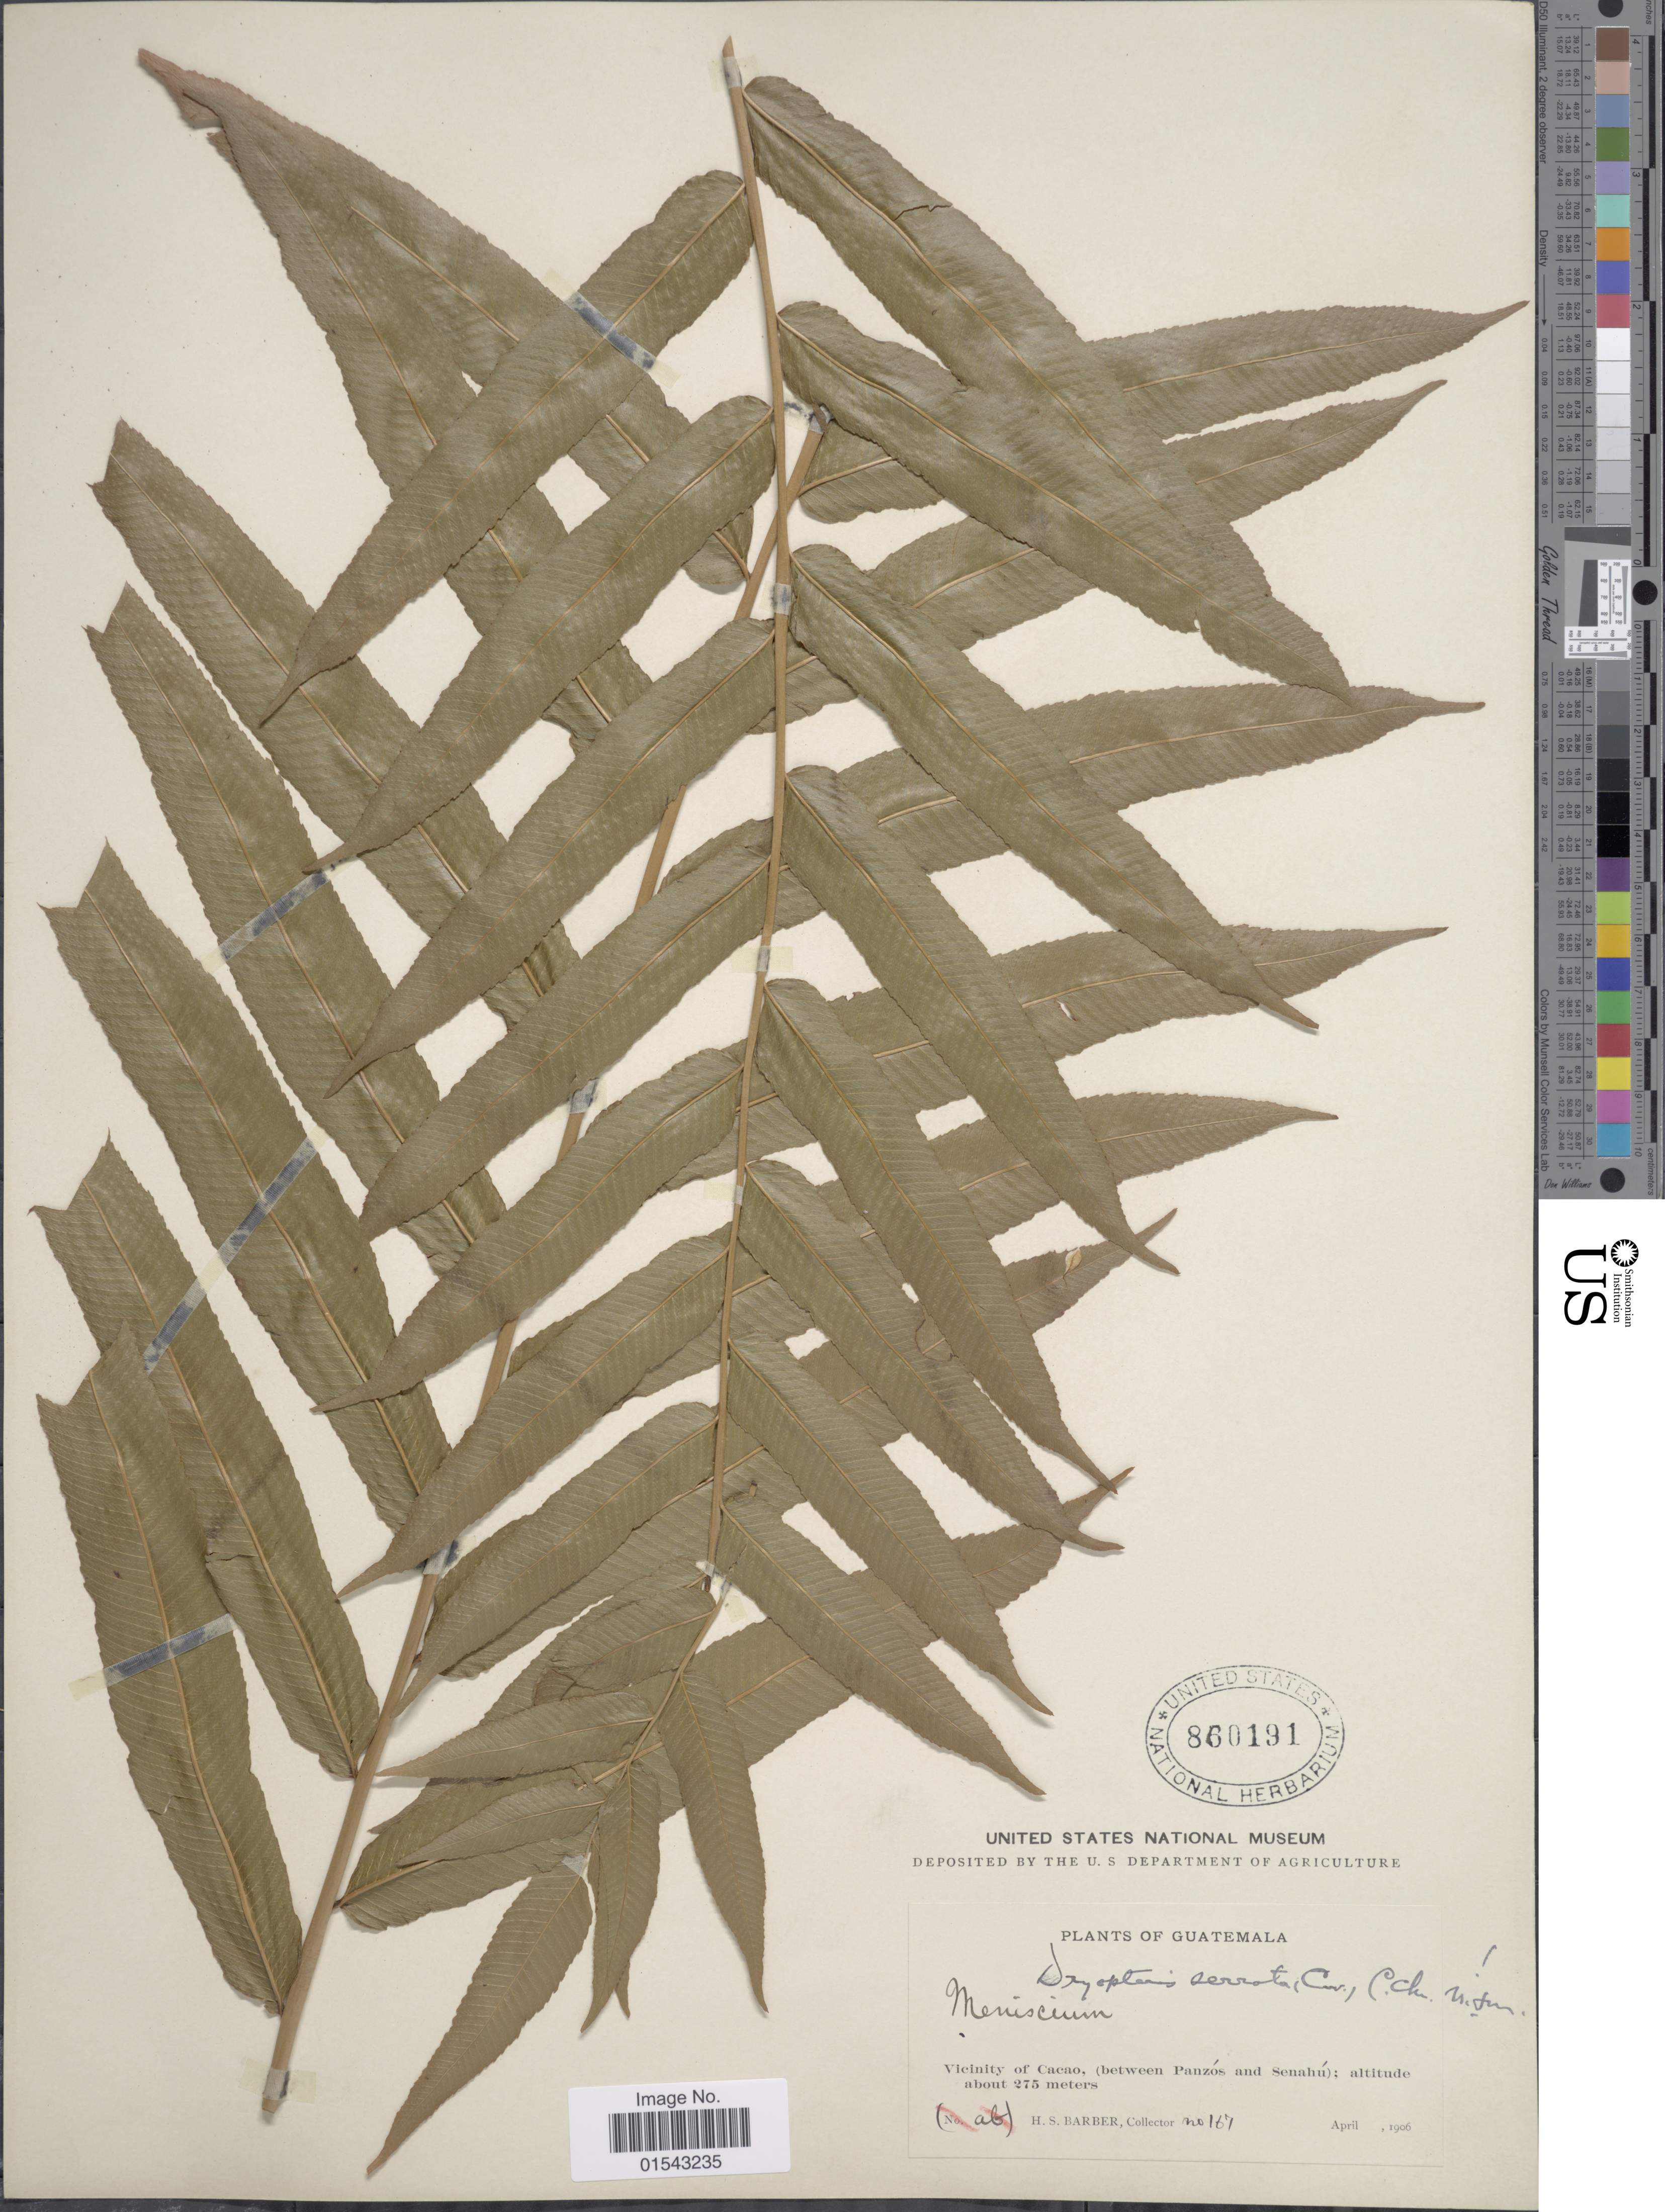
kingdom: Plantae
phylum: Tracheophyta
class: Polypodiopsida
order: Polypodiales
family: Thelypteridaceae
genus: Meniscium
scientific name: Meniscium serratum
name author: Cav.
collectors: H. Barber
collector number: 167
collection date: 1906-04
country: Guatemala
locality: Guatemala, vicinity of Cacao, (between Panzos and Senahu)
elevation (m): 275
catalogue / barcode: US 860191